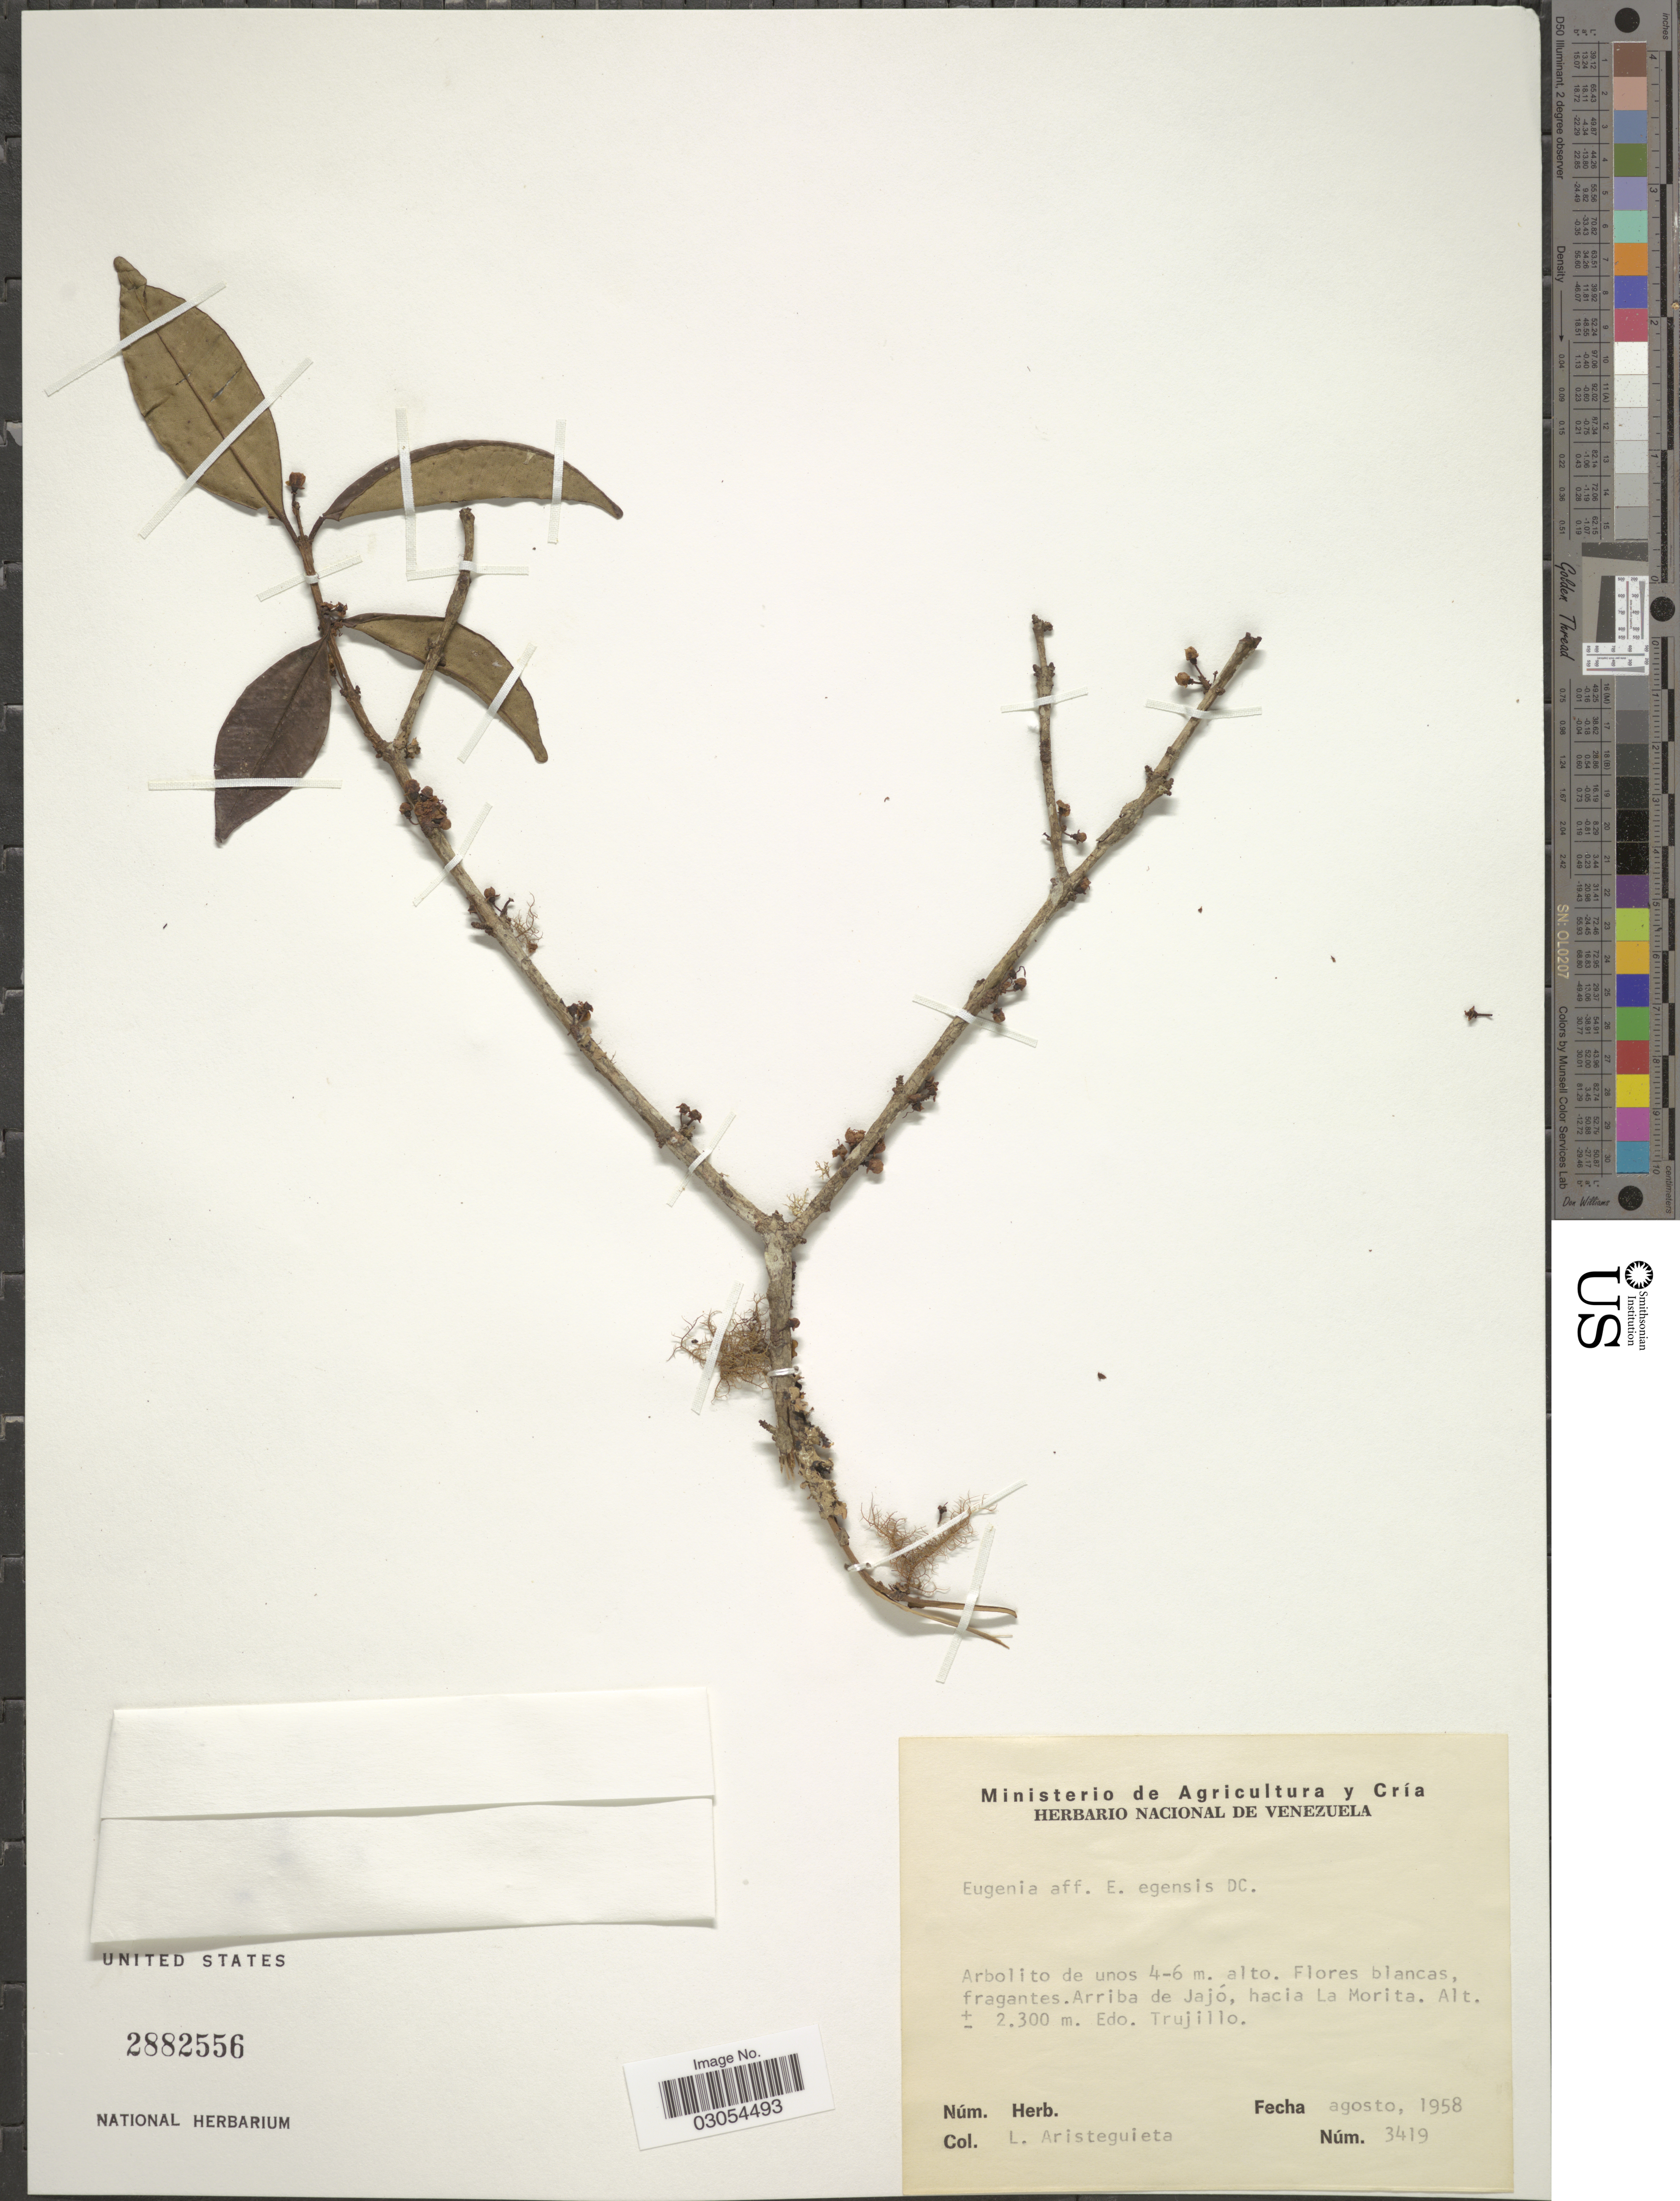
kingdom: Plantae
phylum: Tracheophyta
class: Magnoliopsida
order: Myrtales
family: Myrtaceae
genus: Eugenia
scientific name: Eugenia egensis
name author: DC.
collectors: L. Aristeguieta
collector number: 3419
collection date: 1958-08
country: Venezuela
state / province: Trujillo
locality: Arriba de Jajó, hacia La Morita.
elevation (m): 2300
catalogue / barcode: US 2882556